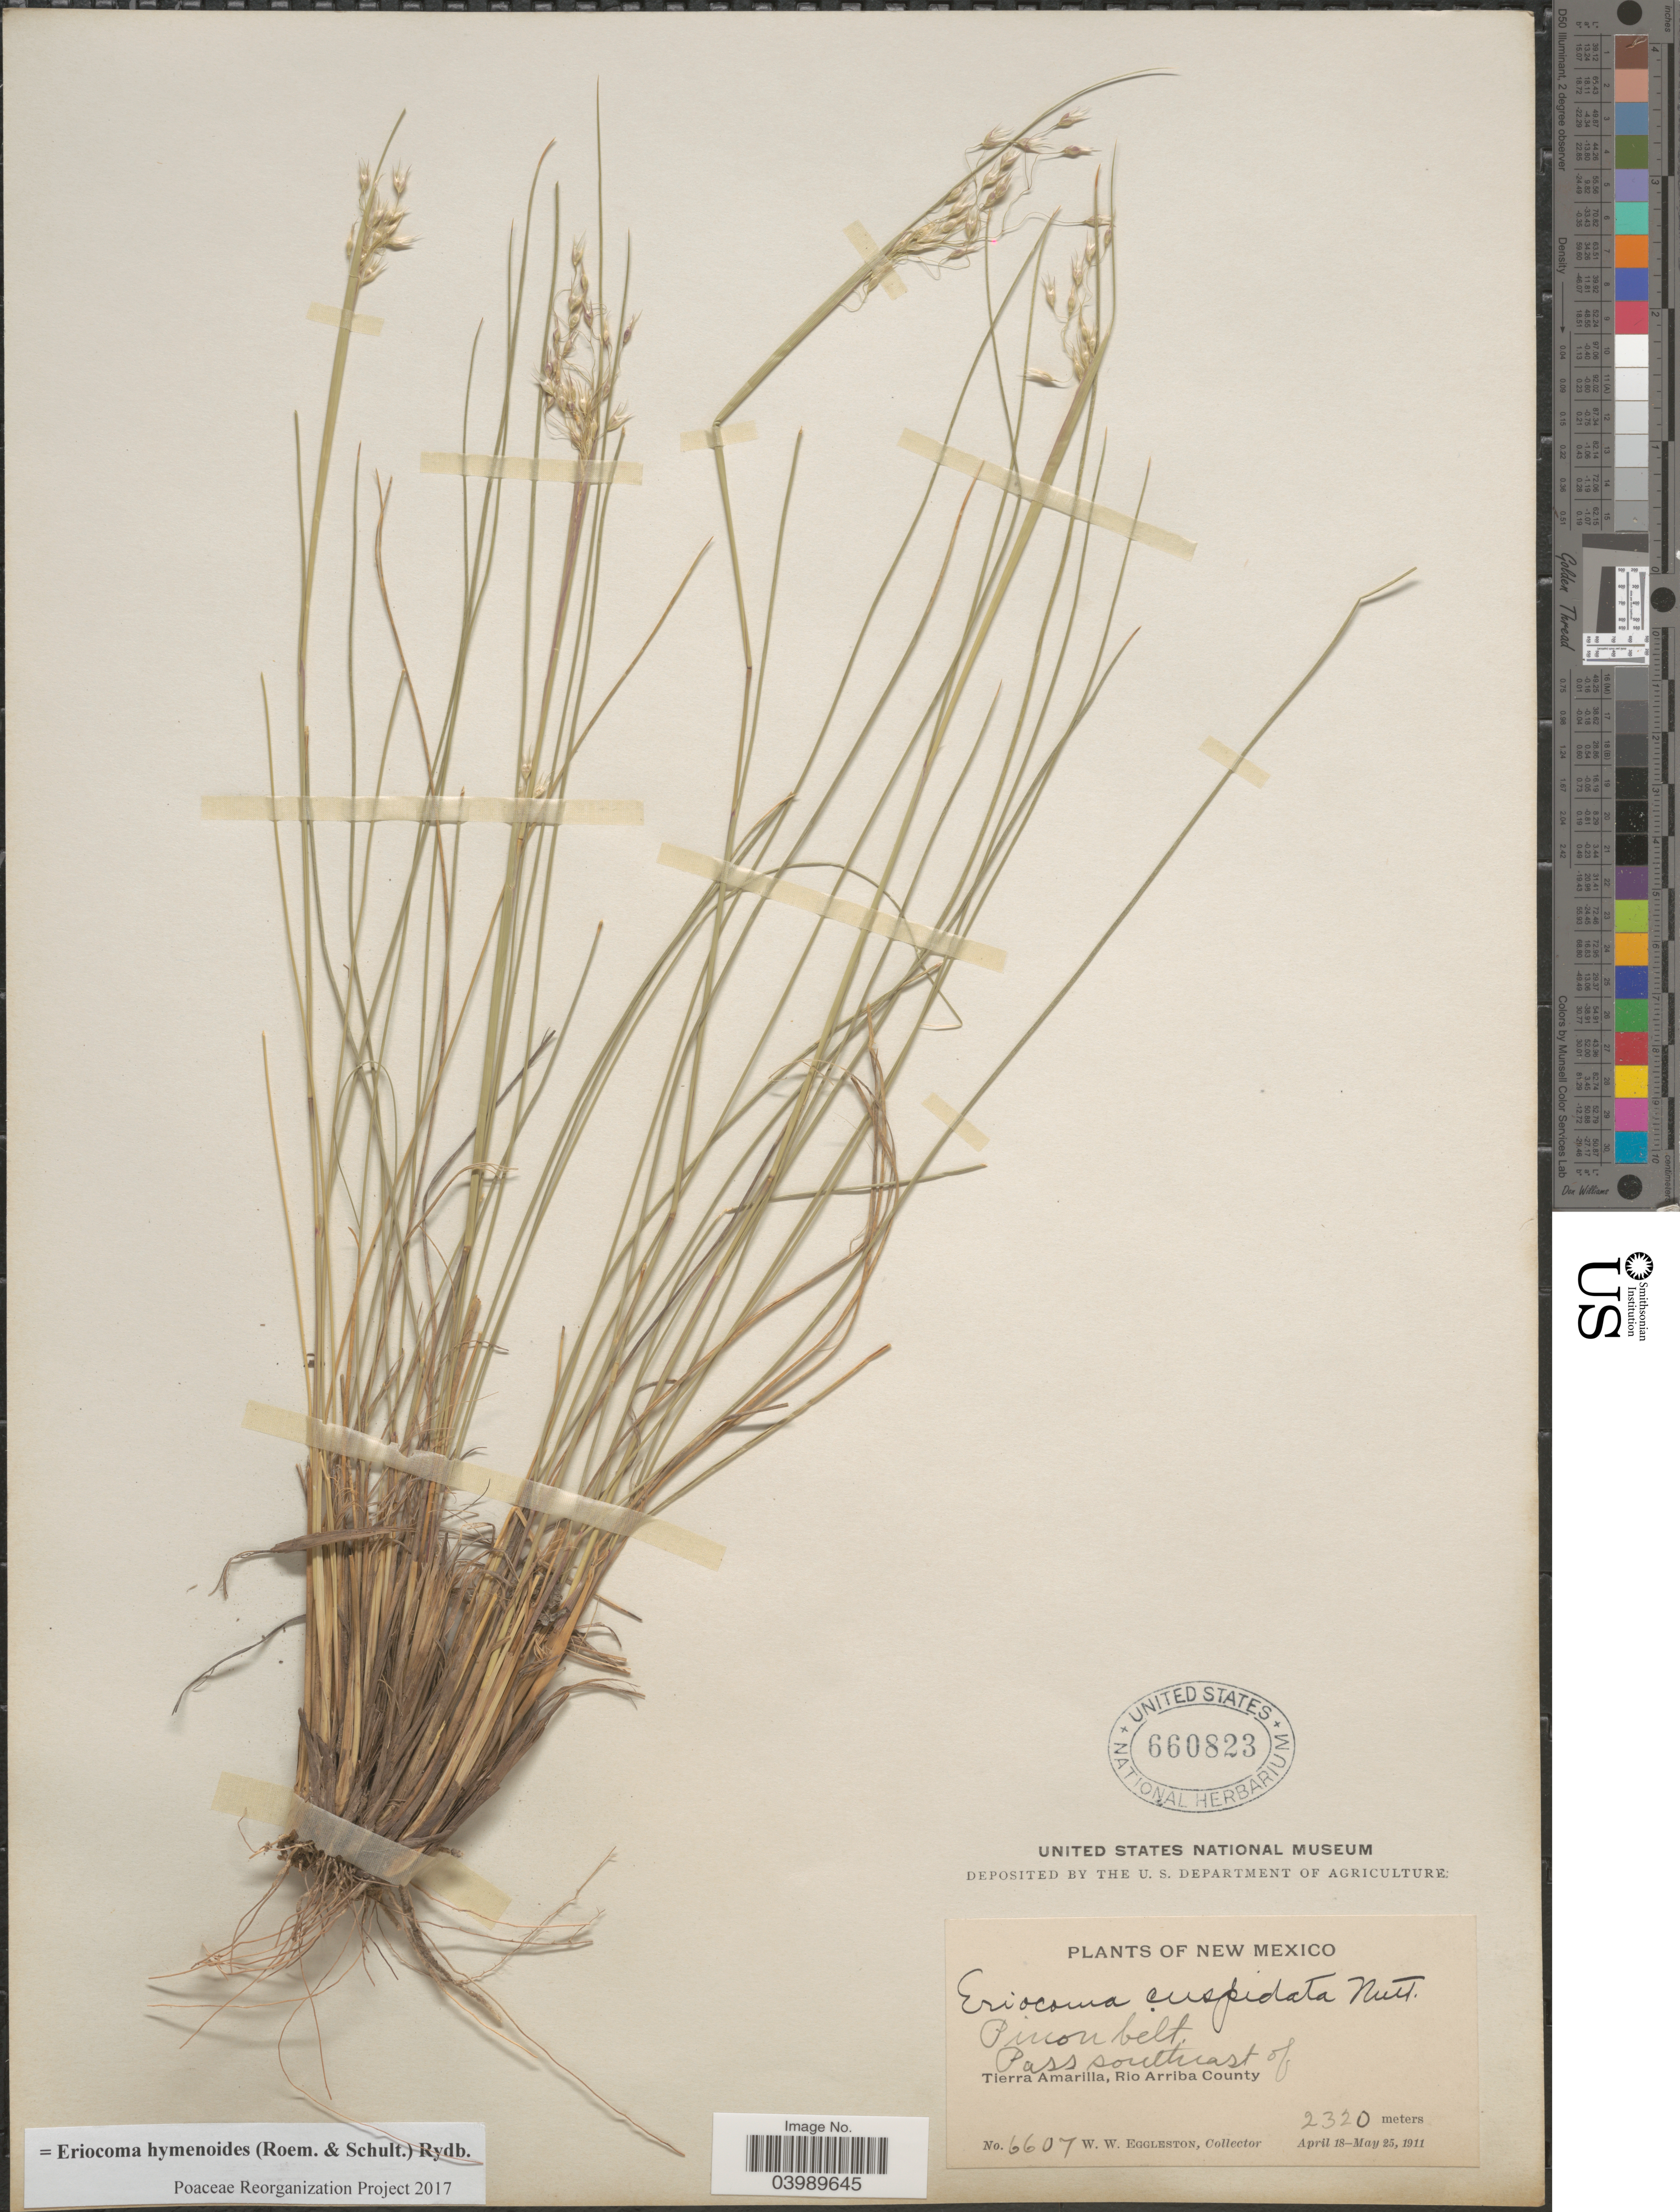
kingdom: Plantae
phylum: Tracheophyta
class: Liliopsida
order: Poales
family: Poaceae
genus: Eriocoma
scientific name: Eriocoma hymenoides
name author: (Roem. & Schult.) Rydb.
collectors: W. W. Eggleston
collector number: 6607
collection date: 1911-04-18/1911-05-25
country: United States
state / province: New Mexico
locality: Pincon belt. Pass southeast of Tierra Amarilla, Rio Arriba County.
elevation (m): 2320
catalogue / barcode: US 660823